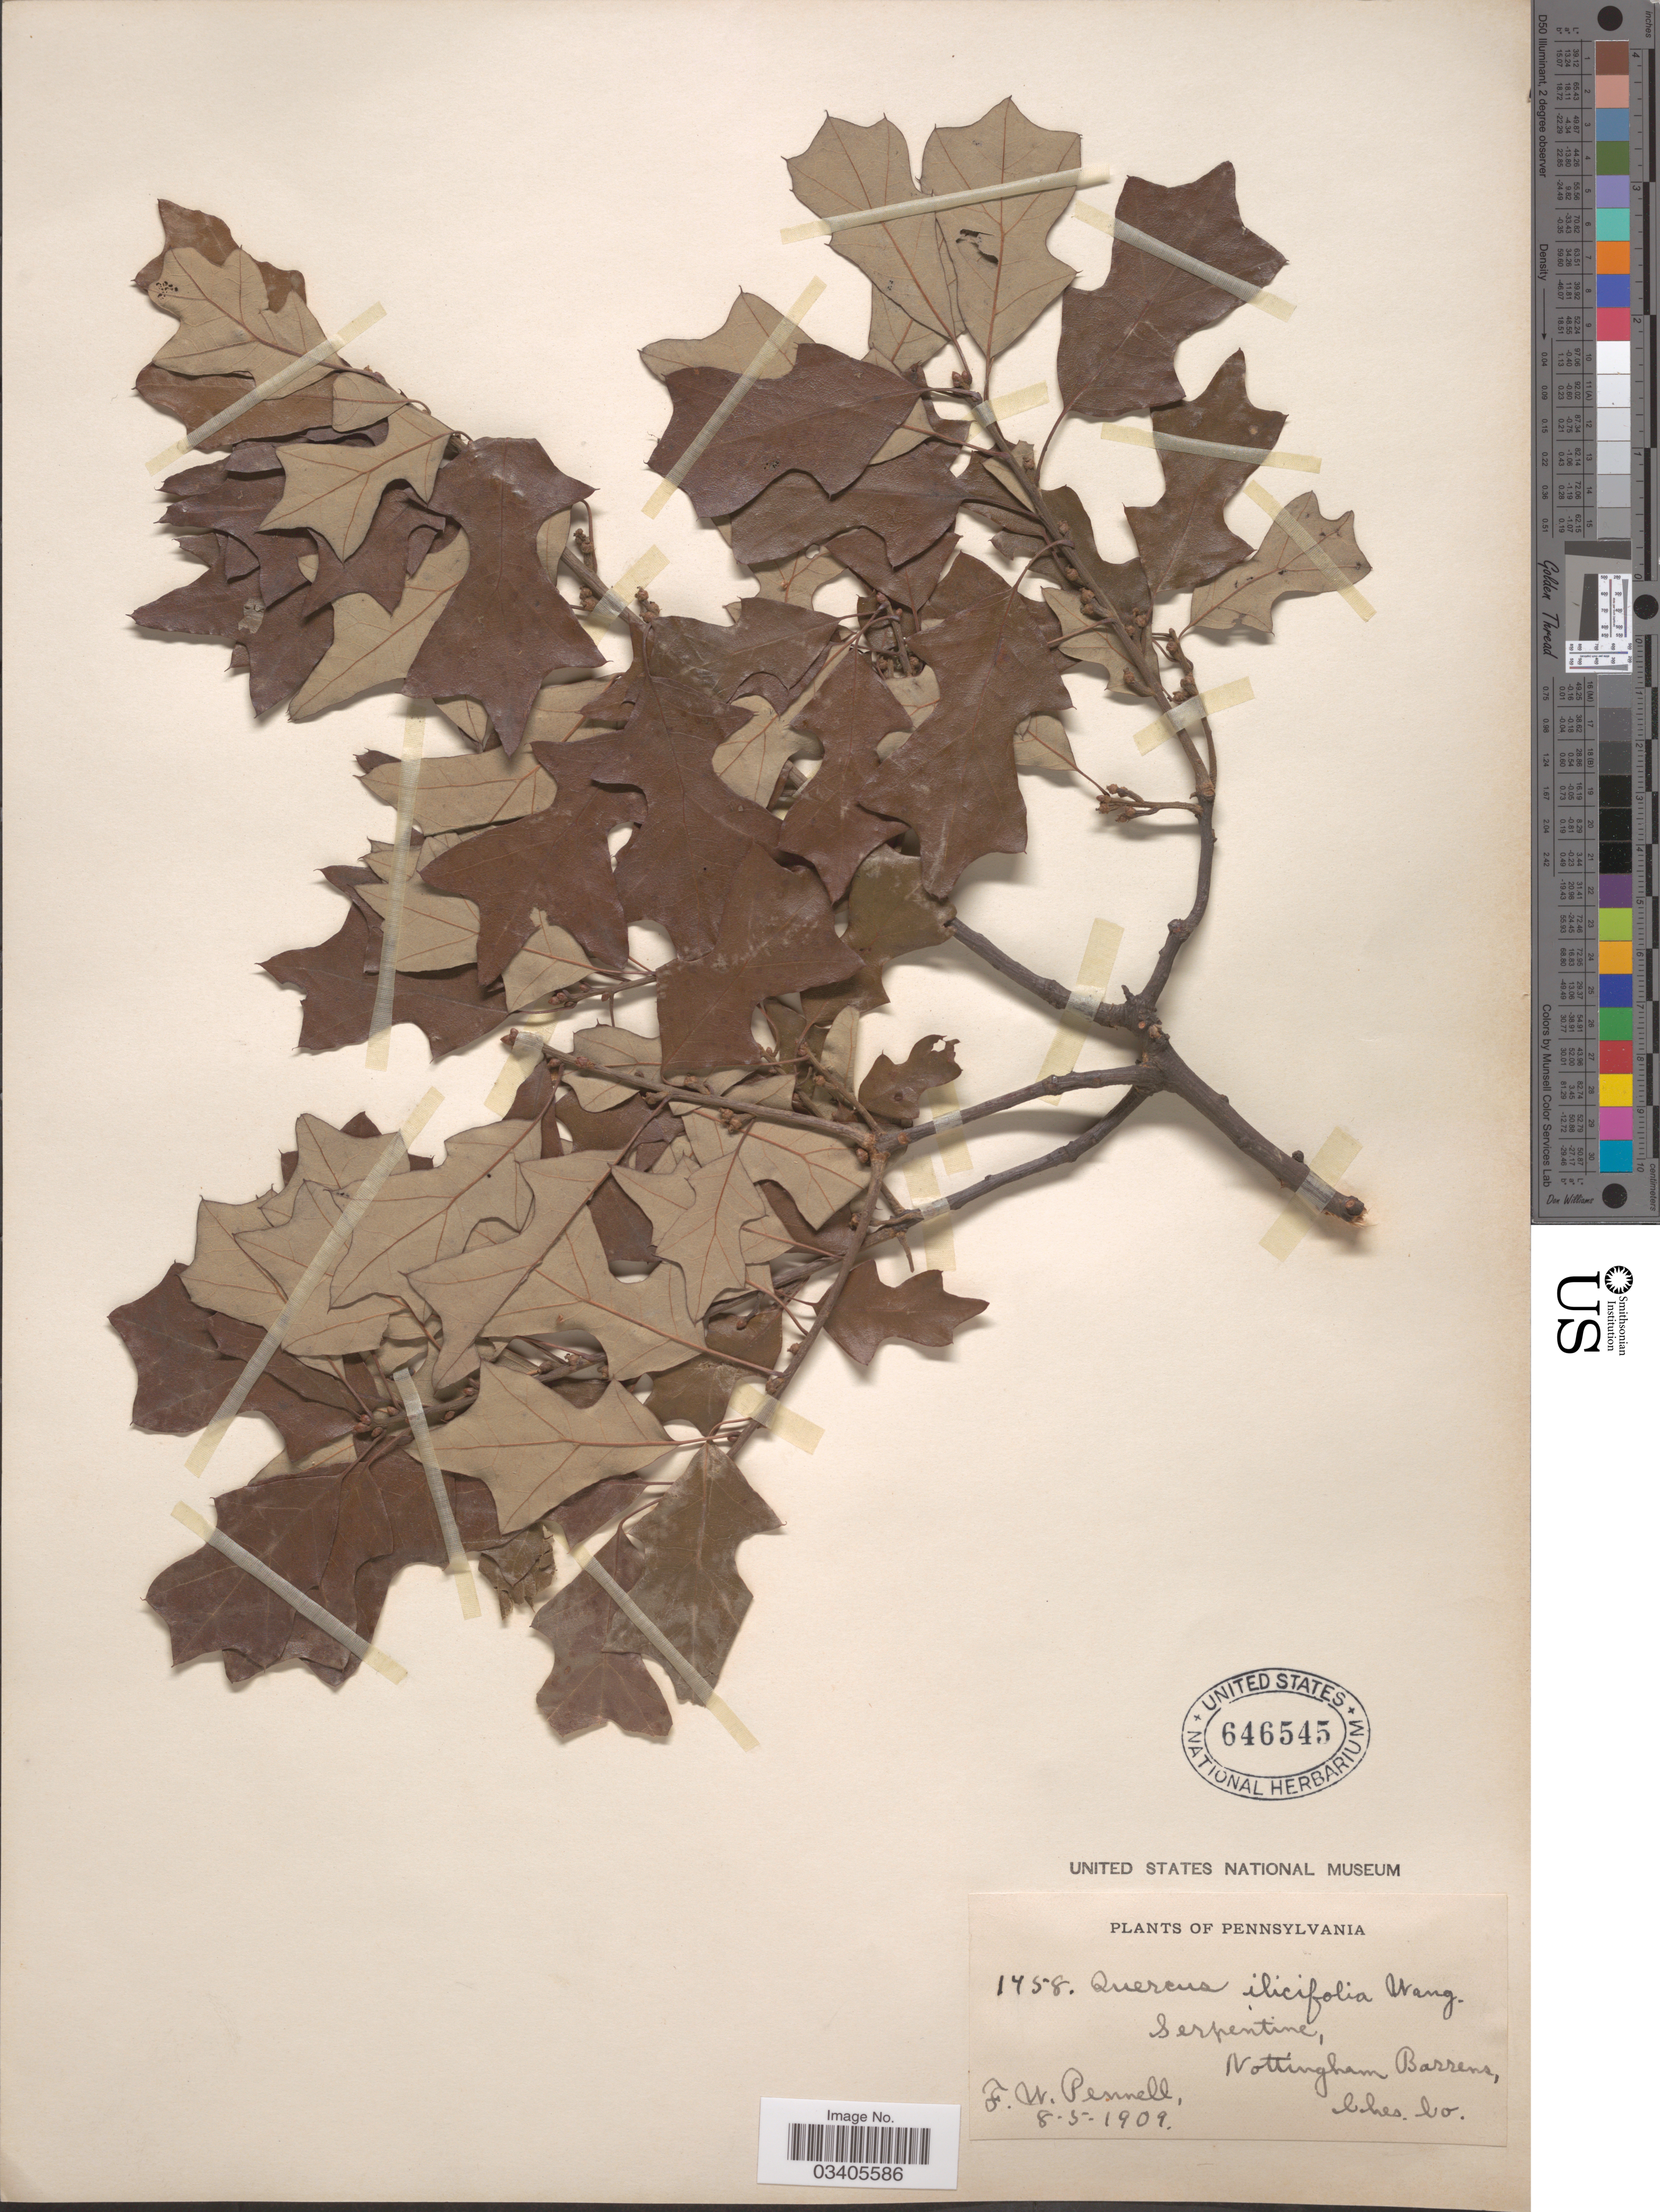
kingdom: Plantae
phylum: Tracheophyta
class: Magnoliopsida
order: Fagales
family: Fagaceae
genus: Quercus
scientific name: Quercus ilicifolia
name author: Wangenh.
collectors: F. W. Pennell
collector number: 1458*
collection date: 1909-08-05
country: United States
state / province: Pennsylvania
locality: Serpentine, Nottingham Barrens, Ches. Co.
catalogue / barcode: US 646545